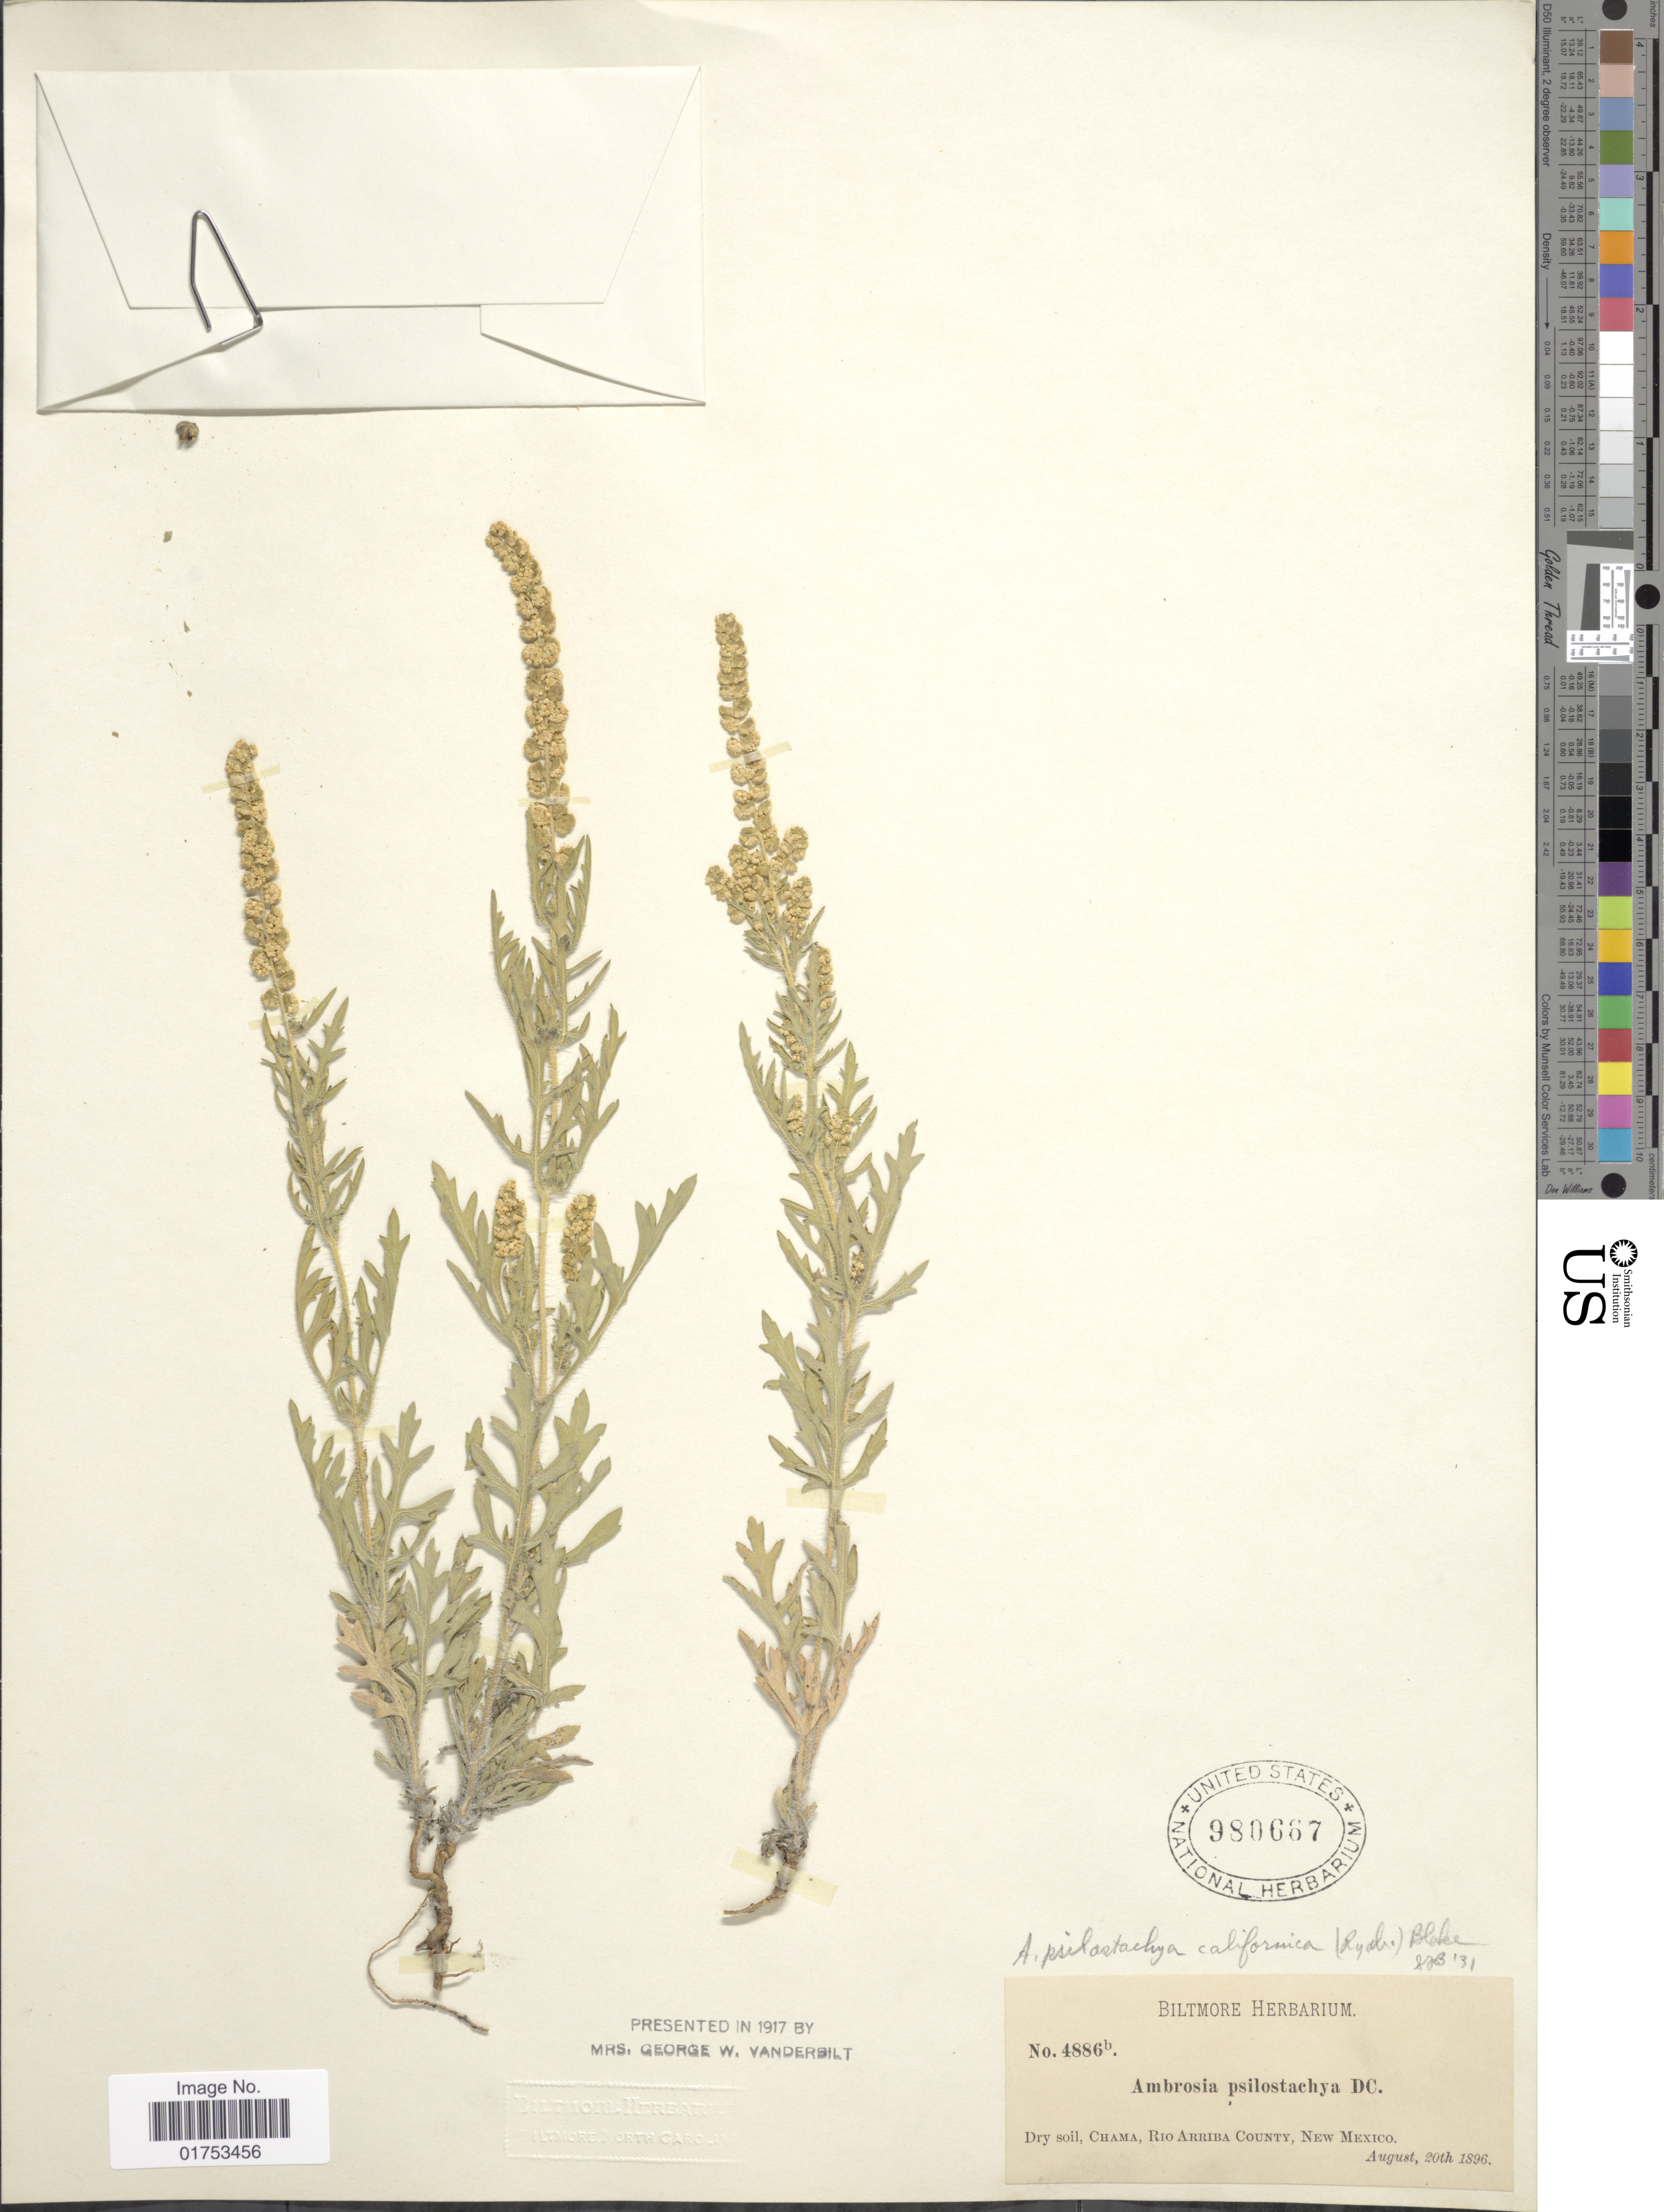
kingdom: Plantae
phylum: Tracheophyta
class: Magnoliopsida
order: Asterales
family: Asteraceae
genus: Ambrosia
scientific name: Ambrosia californica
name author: Rydb.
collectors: ex herb. Biltmore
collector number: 4886b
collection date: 1896-08-20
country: United States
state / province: New Mexico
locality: Chama, Rio Arriba County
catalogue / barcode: US 980667